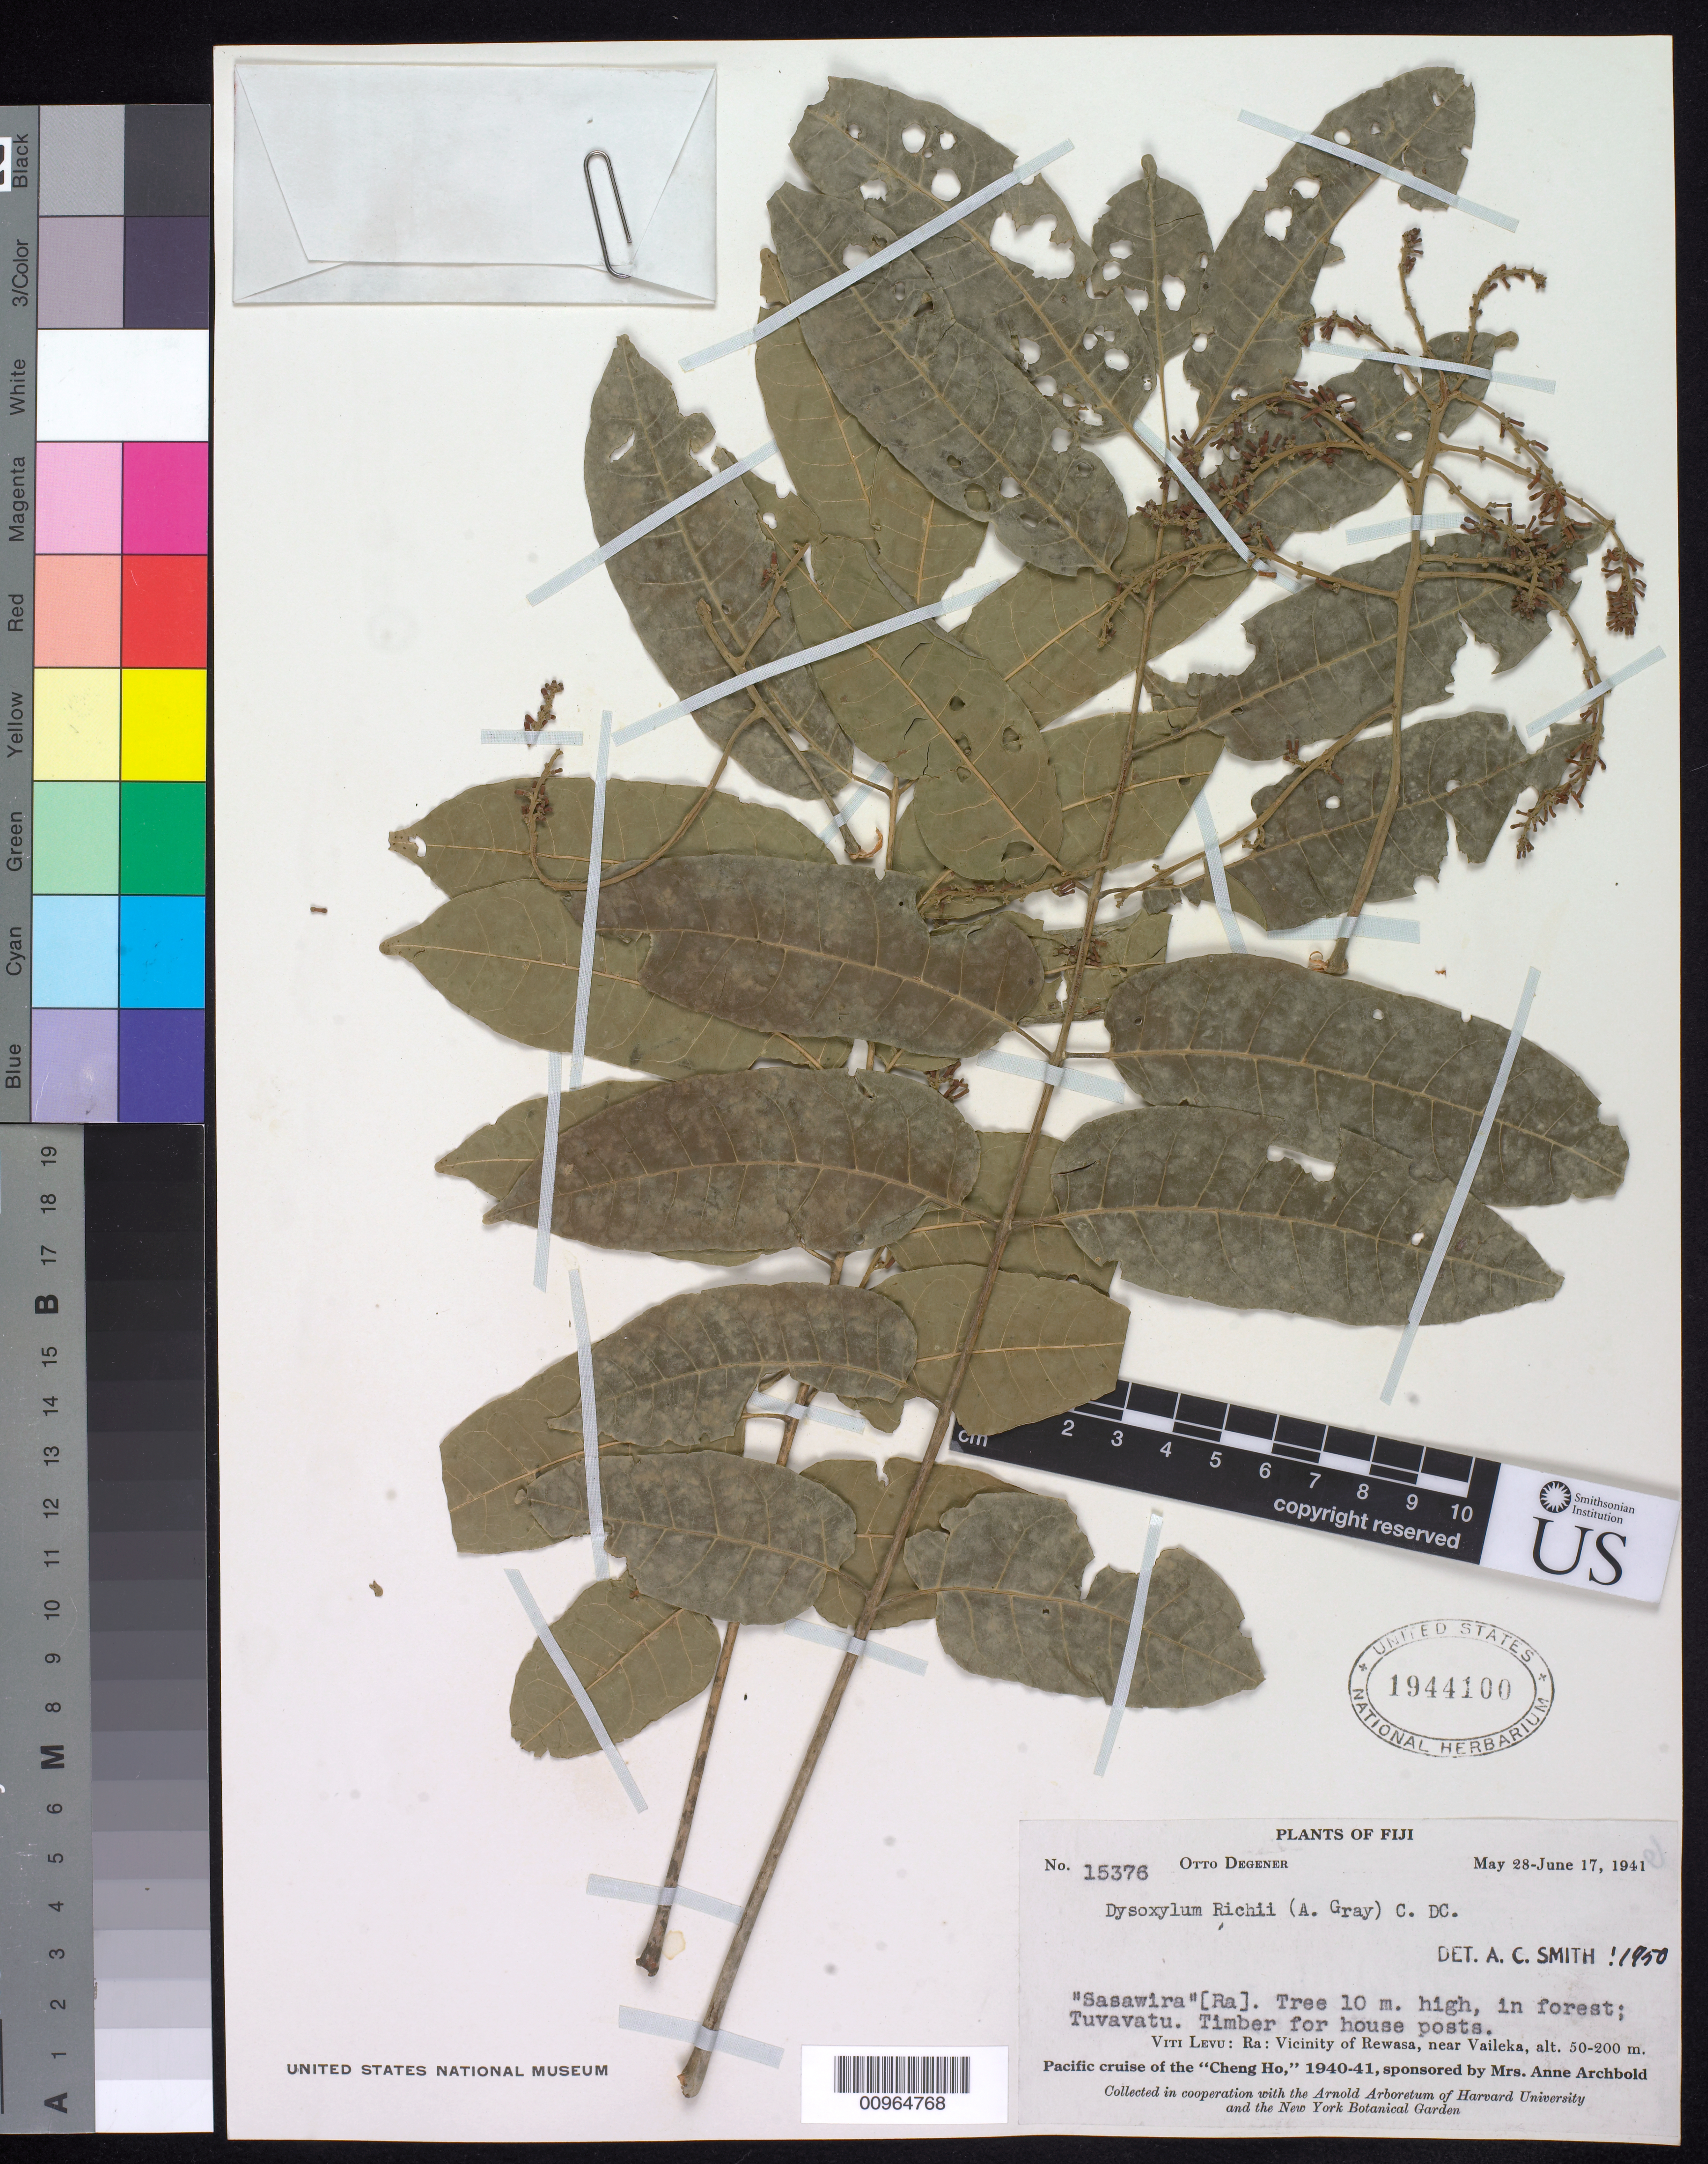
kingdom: Plantae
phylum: Tracheophyta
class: Magnoliopsida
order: Sapindales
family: Meliaceae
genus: Didymocheton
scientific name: Didymocheton alliaceus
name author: (G. Forst.) Mabb.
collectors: O. Degener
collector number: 15376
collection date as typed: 28 May 1941 to 17 Jun 1941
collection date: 1941-05-28/1941-06-17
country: Fiji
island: Viti Levu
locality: in forest; Tuvavatu. Ra: vicinity of Rewasa, near Vaileka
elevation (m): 50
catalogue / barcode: US 1944100